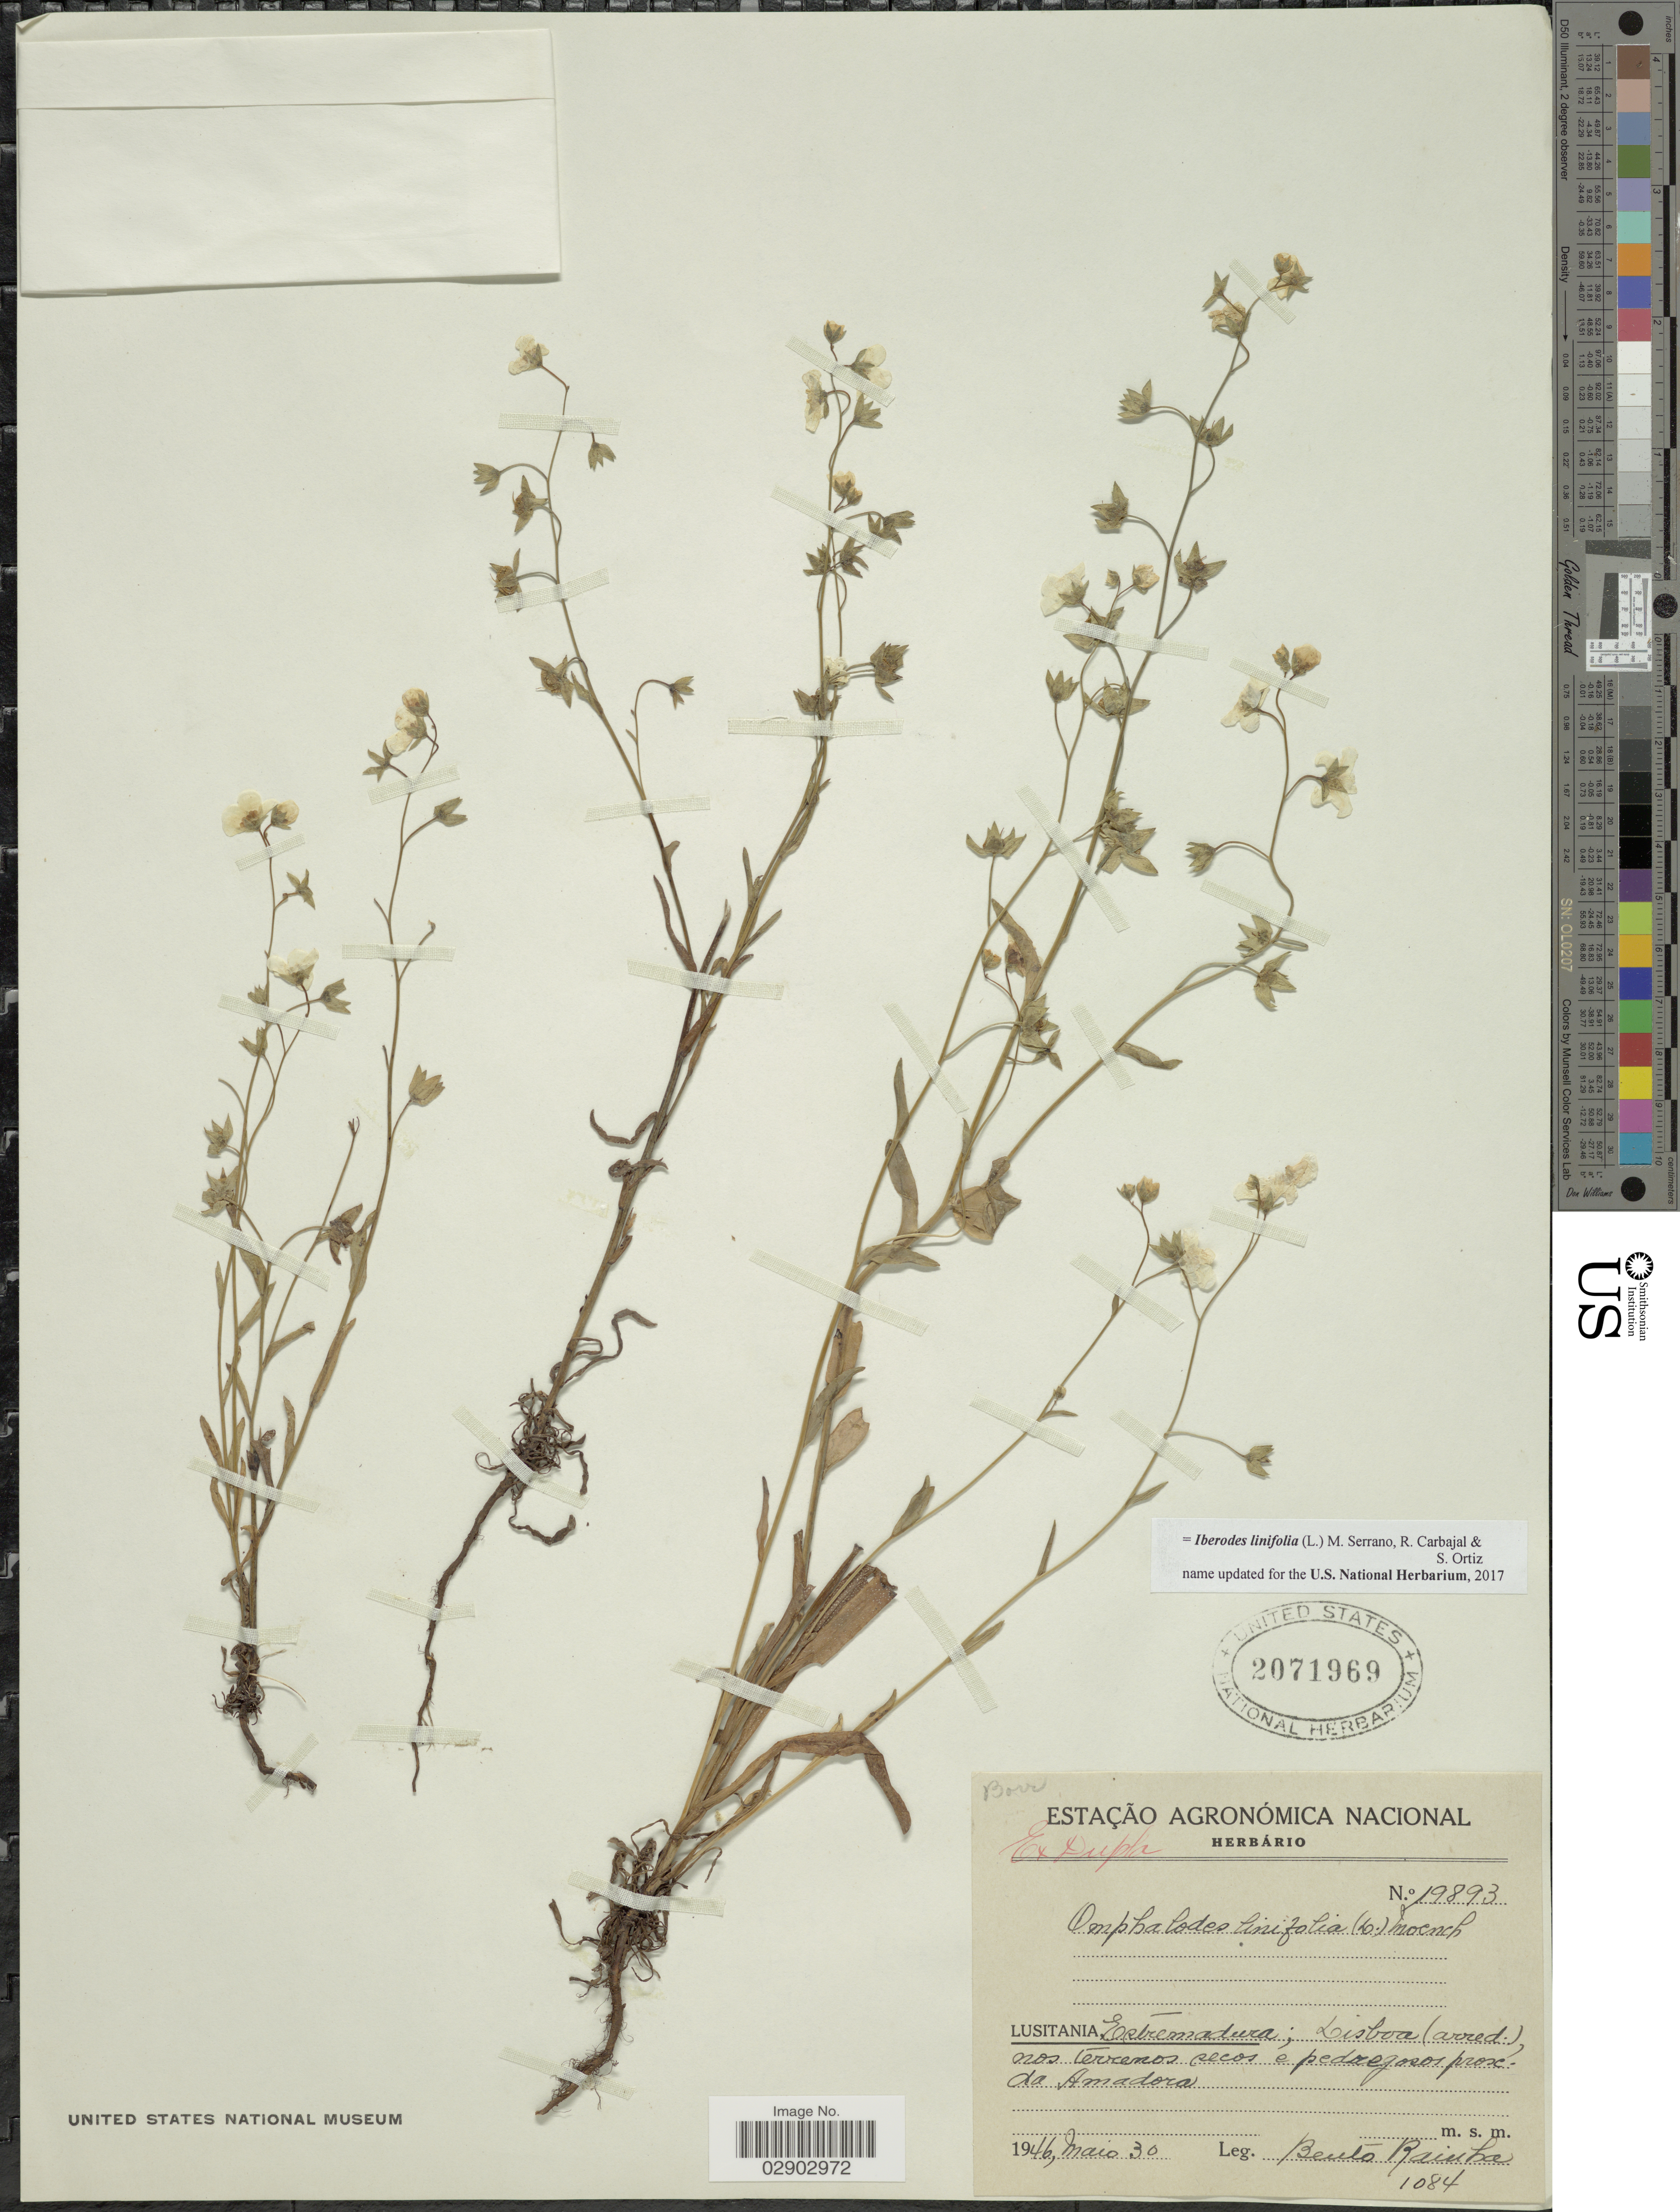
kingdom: Plantae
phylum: Tracheophyta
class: Magnoliopsida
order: Boraginales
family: Boraginaceae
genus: Iberodes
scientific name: Iberodes linifolia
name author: (L.) M. Serrano et al.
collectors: B. Rainha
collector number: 19893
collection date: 1946-05-30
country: Portugal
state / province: Lisboa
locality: Lusitania. Ertremadura; Lisboa (arred.) nos terrenos secos e pedregosos prox. da Amadora.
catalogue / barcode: US 2071969